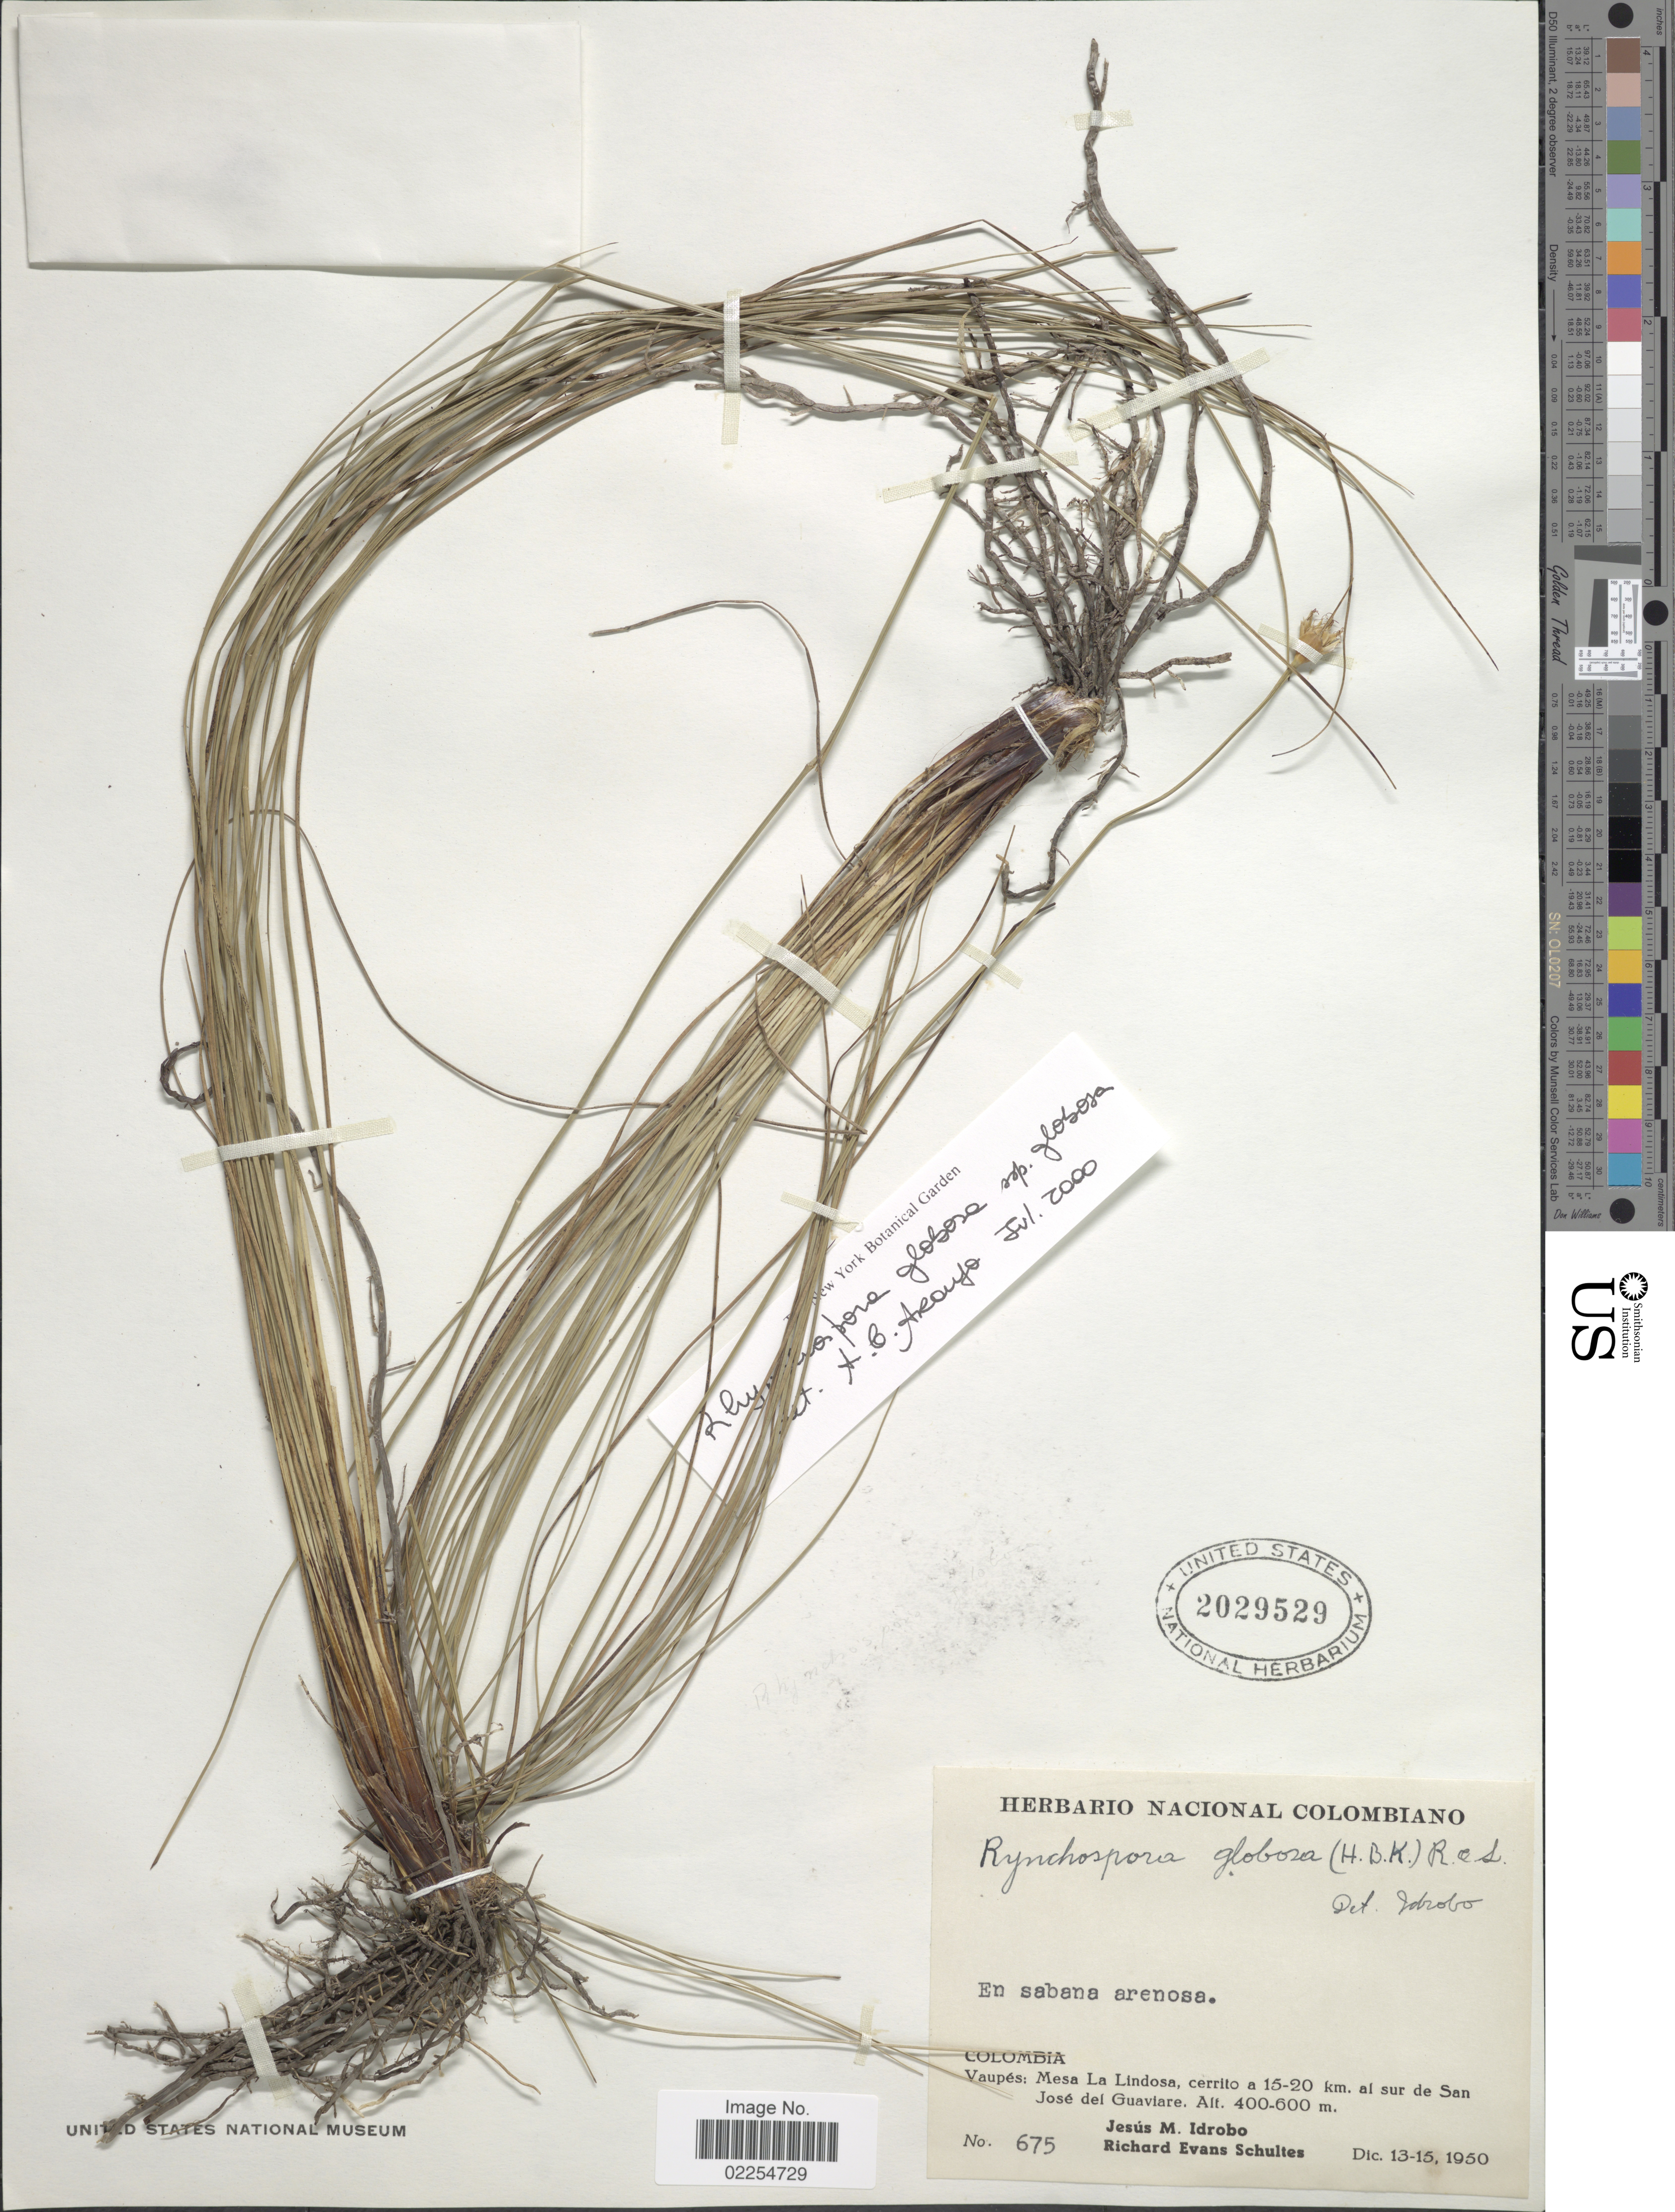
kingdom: Plantae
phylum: Tracheophyta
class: Liliopsida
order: Poales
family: Cyperaceae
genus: Rhynchospora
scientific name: Rhynchospora globosa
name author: (Kunth) Roem. & Schult.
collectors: J. M. Idrobo & R. E. Schultes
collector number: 675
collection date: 1950-12-13/1950-12-15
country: Colombia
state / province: Vaupés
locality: Mesa La Lindosa, cerrito a 15-20 km al sur de San Jose del Guaviare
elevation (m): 400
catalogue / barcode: US 2029529